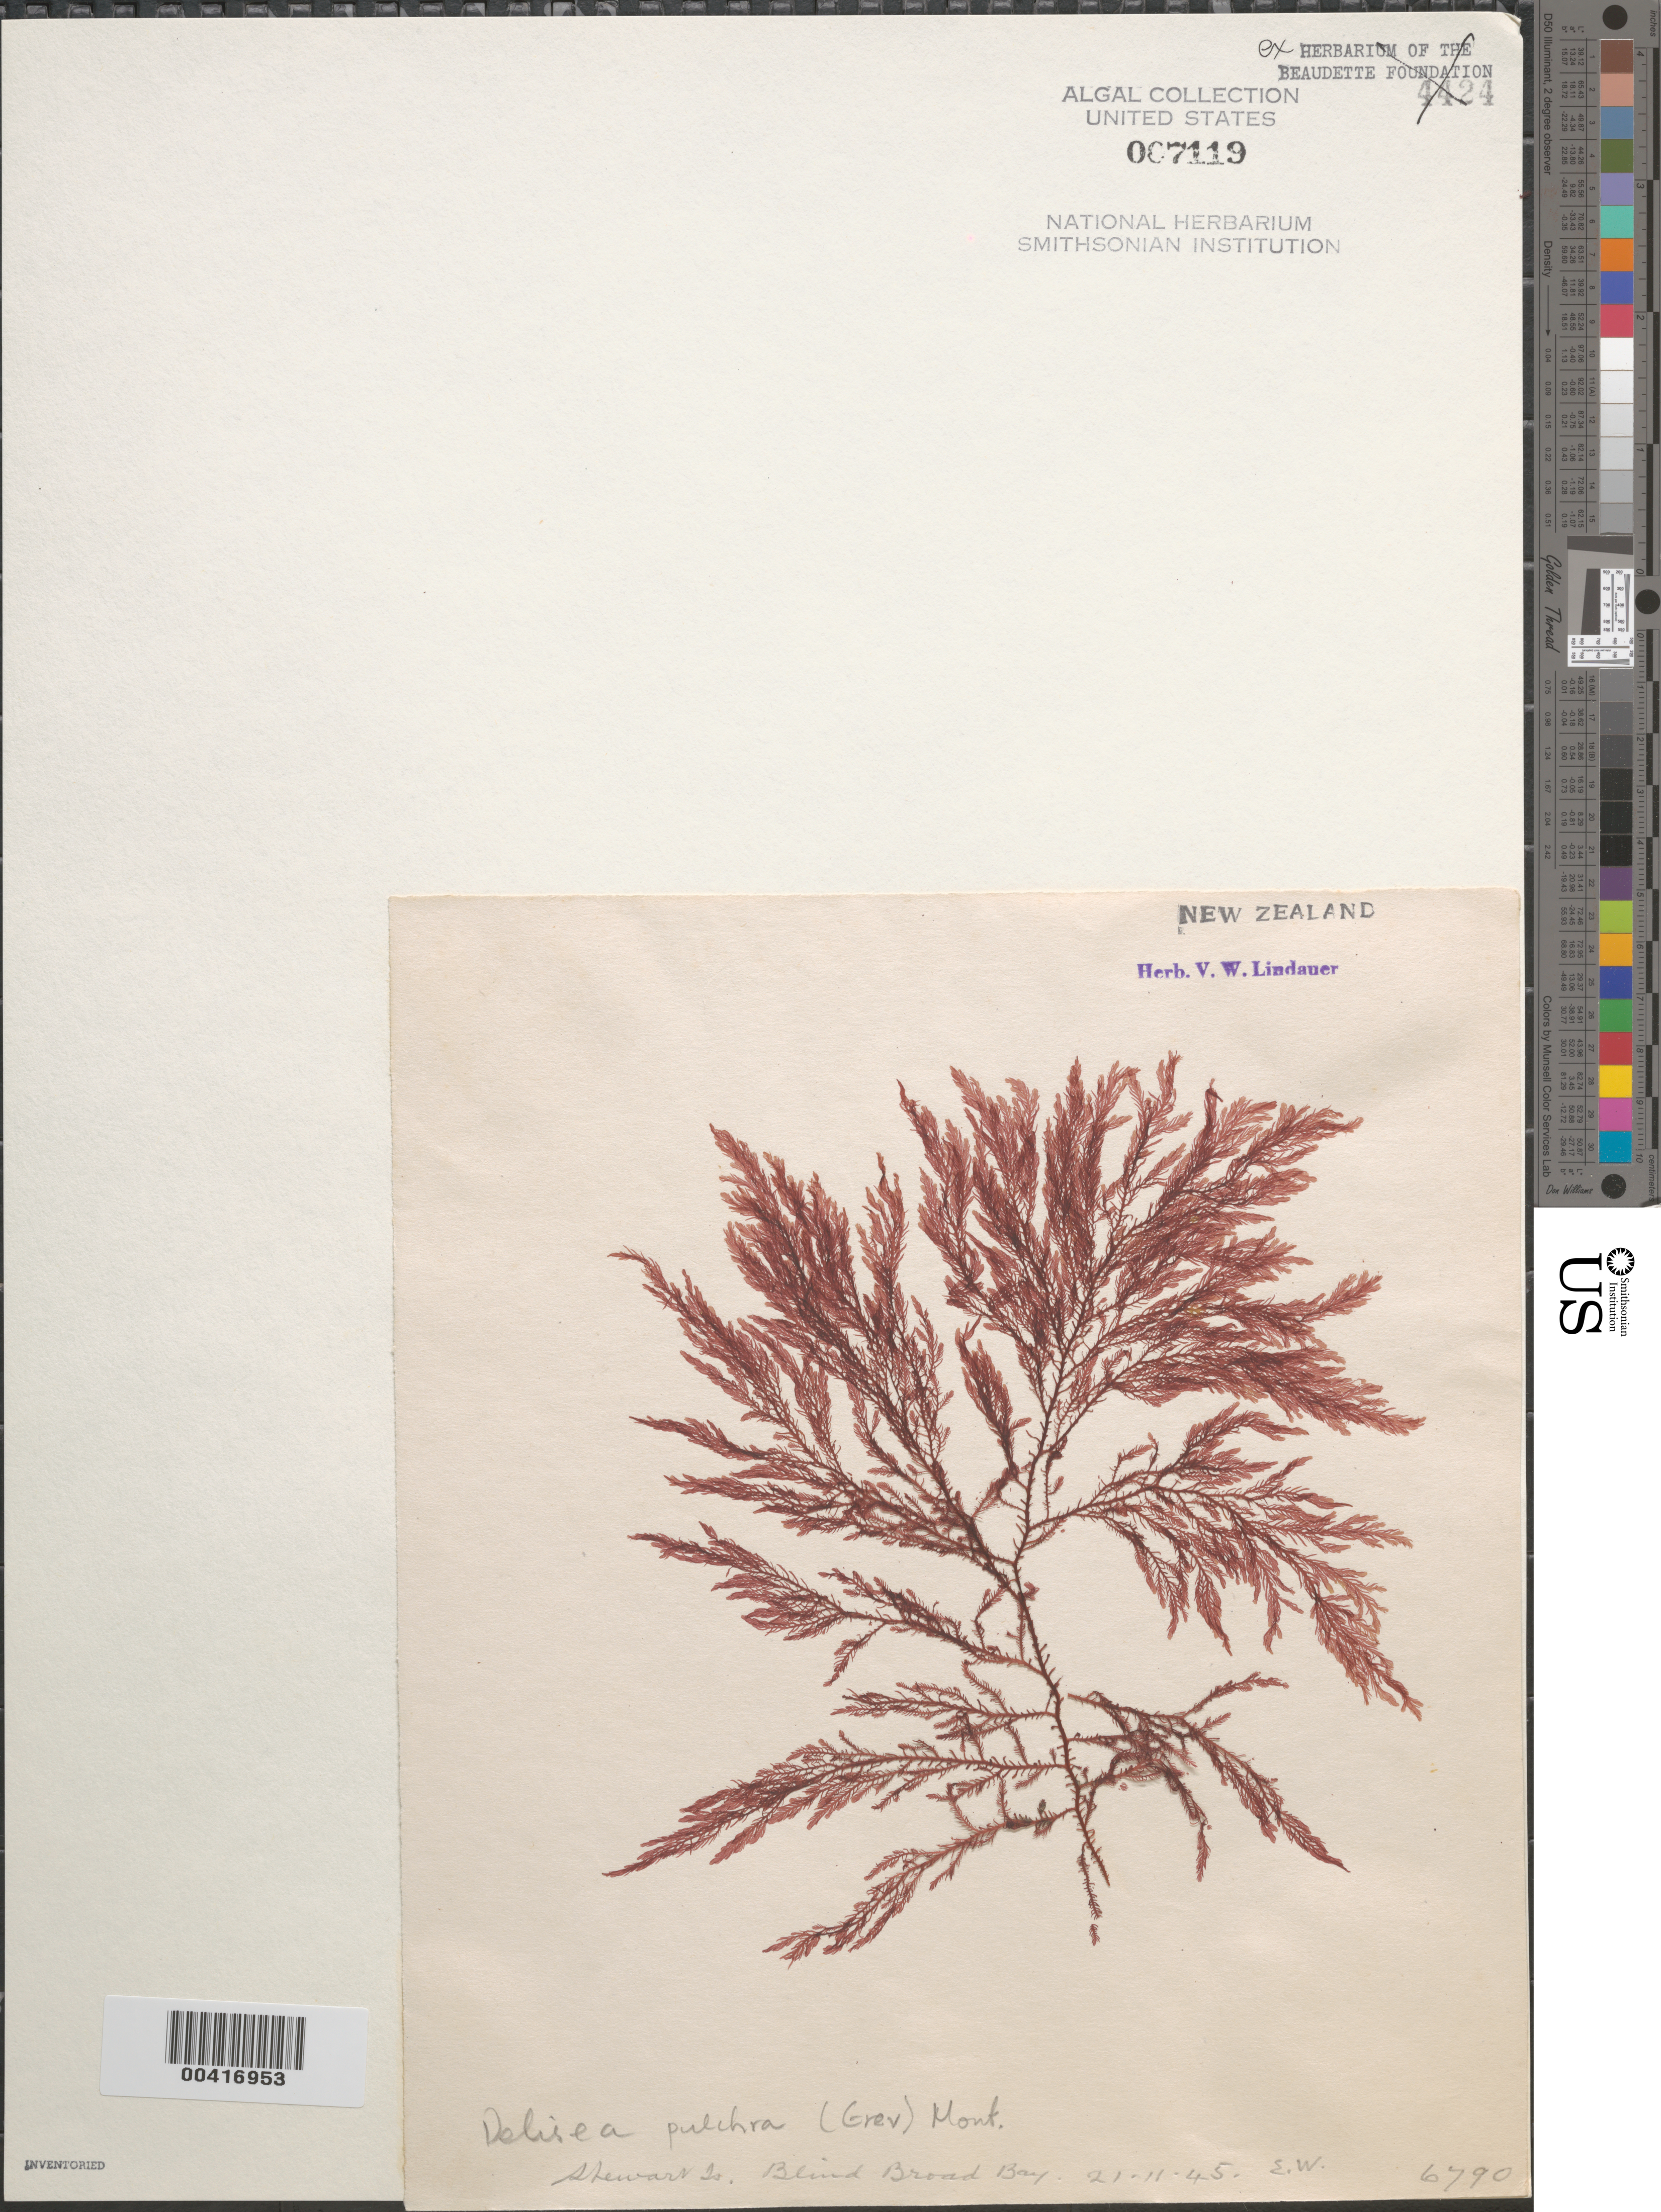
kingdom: Plantae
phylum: Rhodophyta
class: Florideophyceae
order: Bonnemaisoniales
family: Bonnemaisoniaceae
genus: Delisea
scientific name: Delisea pulchra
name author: (Grev.) Mont.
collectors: V. Lindauer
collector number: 6790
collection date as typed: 21 Nov 1945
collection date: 1945-11-21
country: New Zealand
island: Stewart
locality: Blind broad bay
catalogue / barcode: US 7119